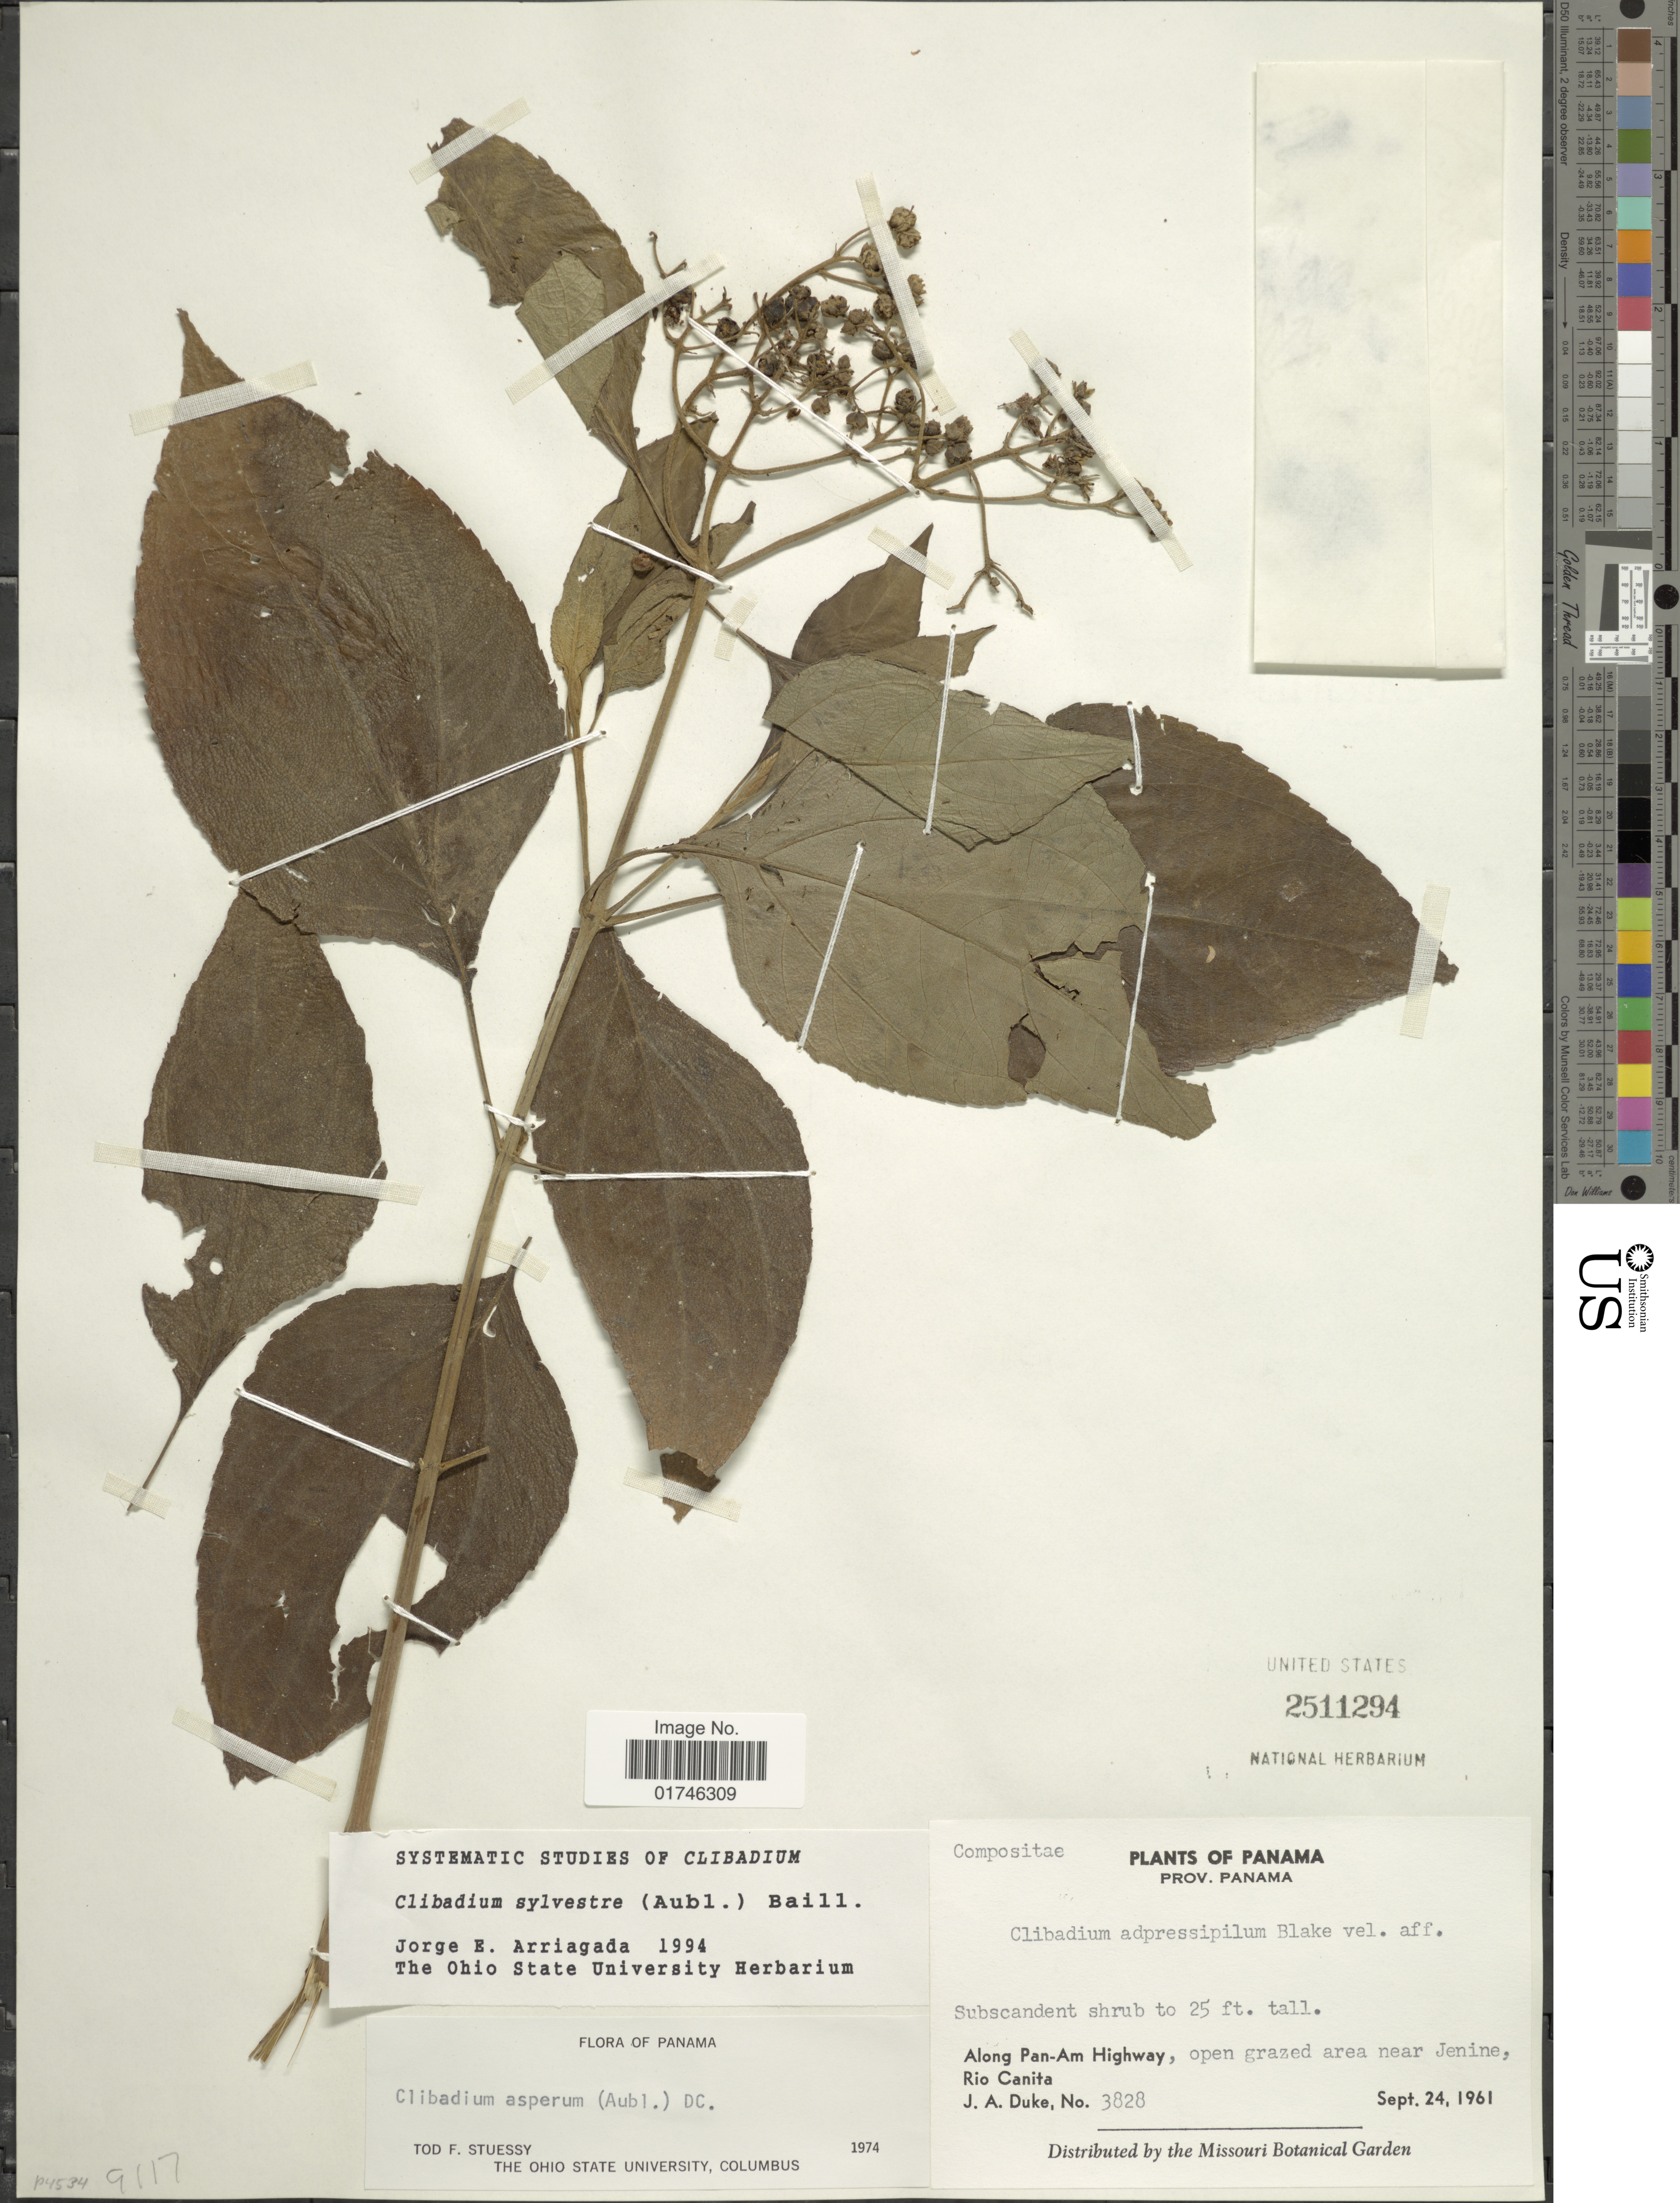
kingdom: Plantae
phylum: Tracheophyta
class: Magnoliopsida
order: Asterales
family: Asteraceae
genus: Clibadium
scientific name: Clibadium sylvestre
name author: (Aubl.) Baill.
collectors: J. A. Duke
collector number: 3828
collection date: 1961-09-24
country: Panama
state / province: Panamá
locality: Prov.Panama. Along Pan-Am Highway, open grazed area near Jenine. Rio Canita.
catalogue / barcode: US 2511294